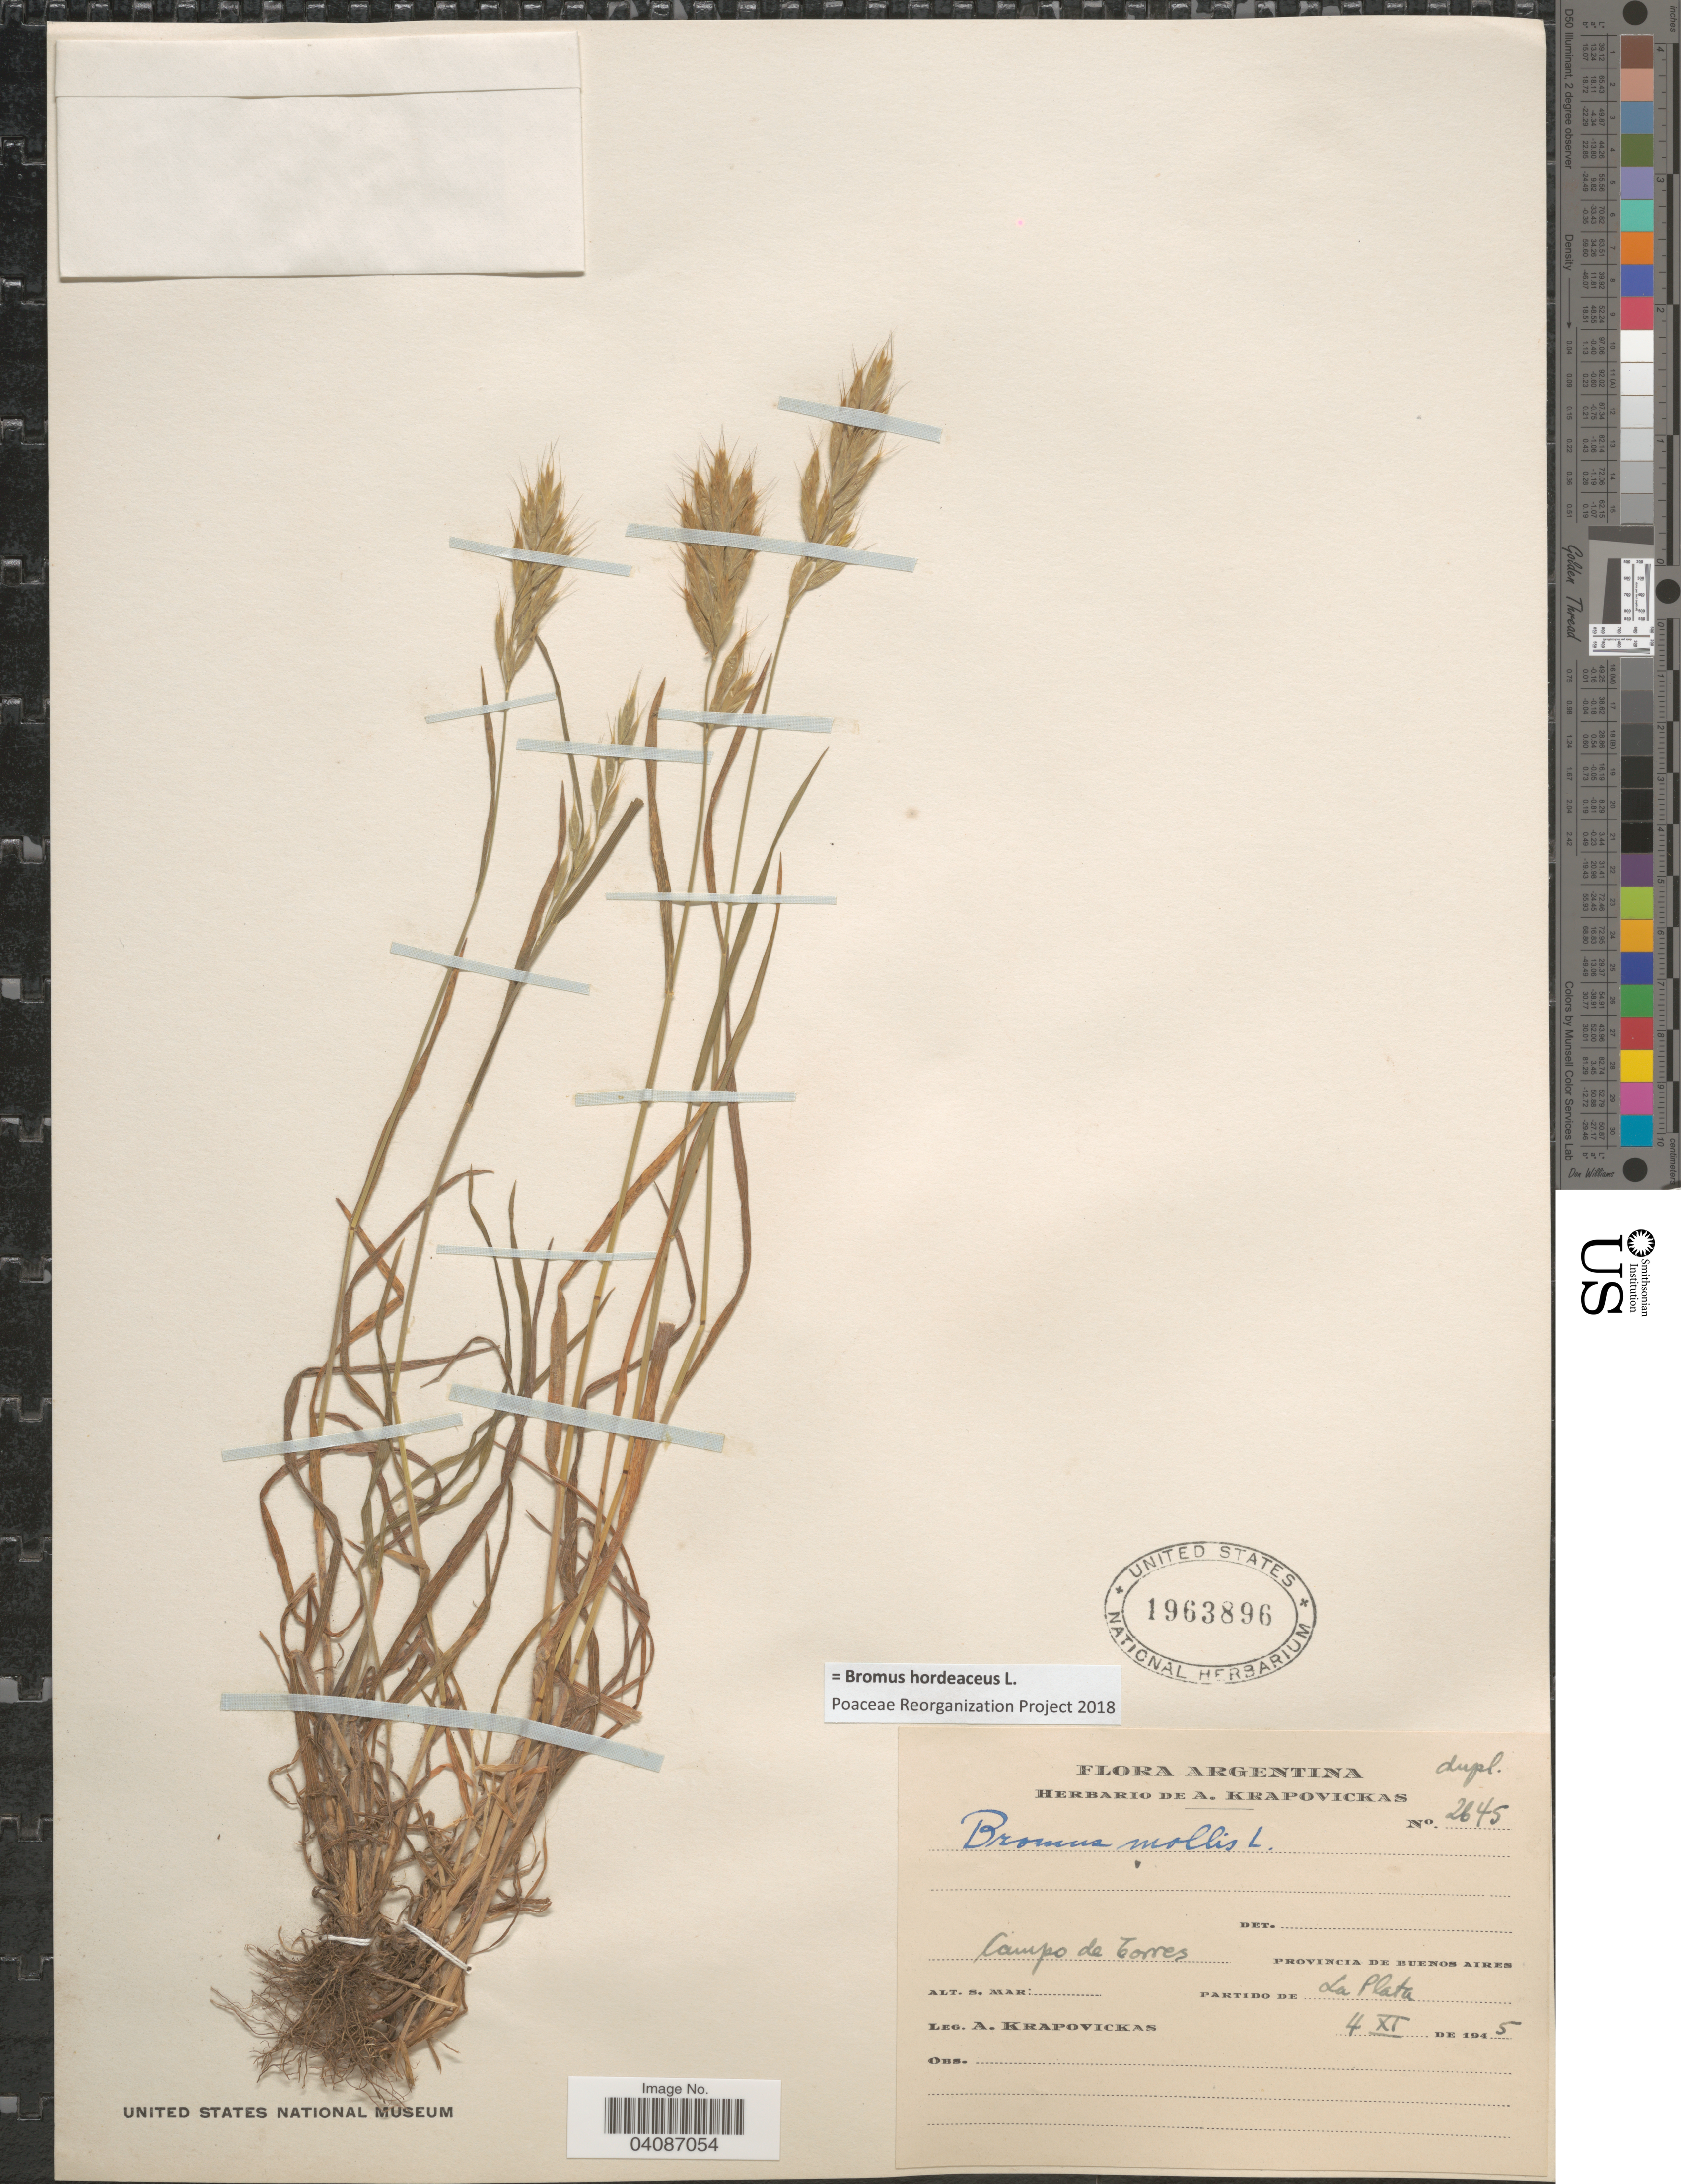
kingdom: Plantae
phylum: Tracheophyta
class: Liliopsida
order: Poales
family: Poaceae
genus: Bromus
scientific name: Bromus hordeaceus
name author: L.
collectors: A. Krapovickas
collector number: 2645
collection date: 1945-11-04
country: Argentina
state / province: Buenos Aires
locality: Campo de Torres. Partido De La Plata.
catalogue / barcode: US 1963896